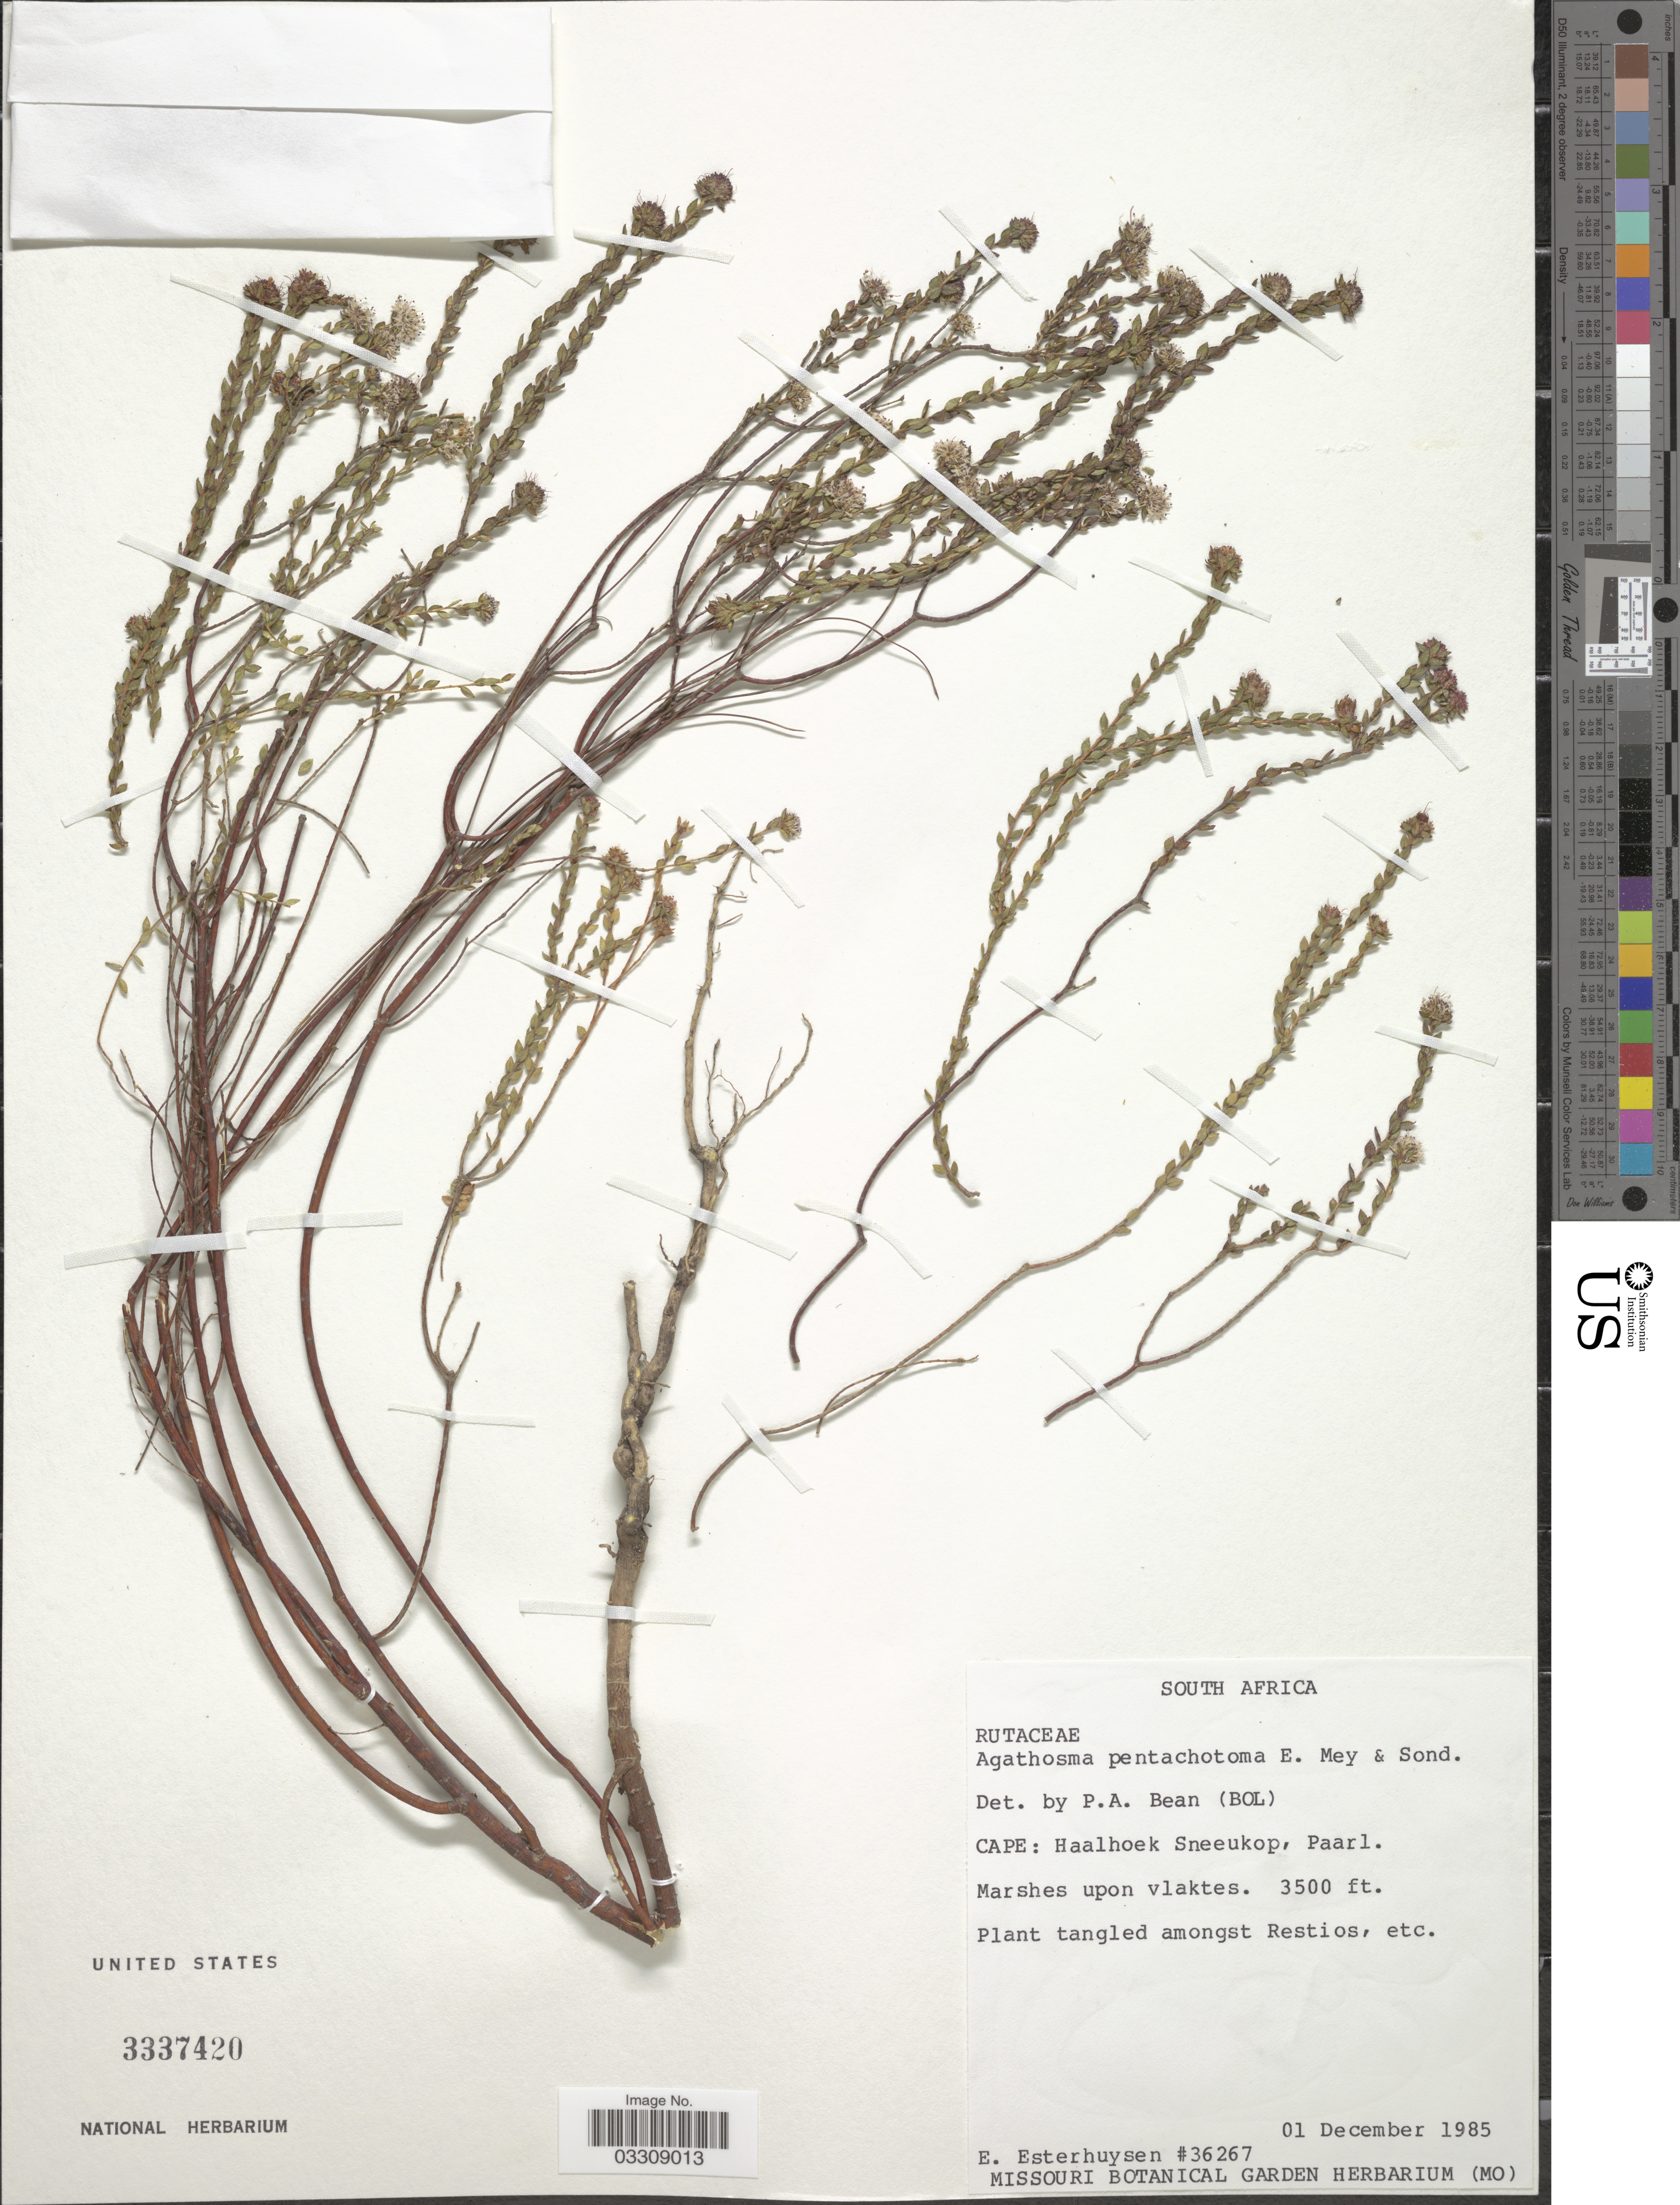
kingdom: Plantae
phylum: Tracheophyta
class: Magnoliopsida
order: Sapindales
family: Rutaceae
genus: Agathosma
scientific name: Agathosma pentachotoma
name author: E. Mey. ex Sond.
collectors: E. E. Esterhuysen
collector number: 36267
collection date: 1985-12-01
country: South Africa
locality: Cape: Haalhoek Sneeukop, Paarl.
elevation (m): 1067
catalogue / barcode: US 3337420